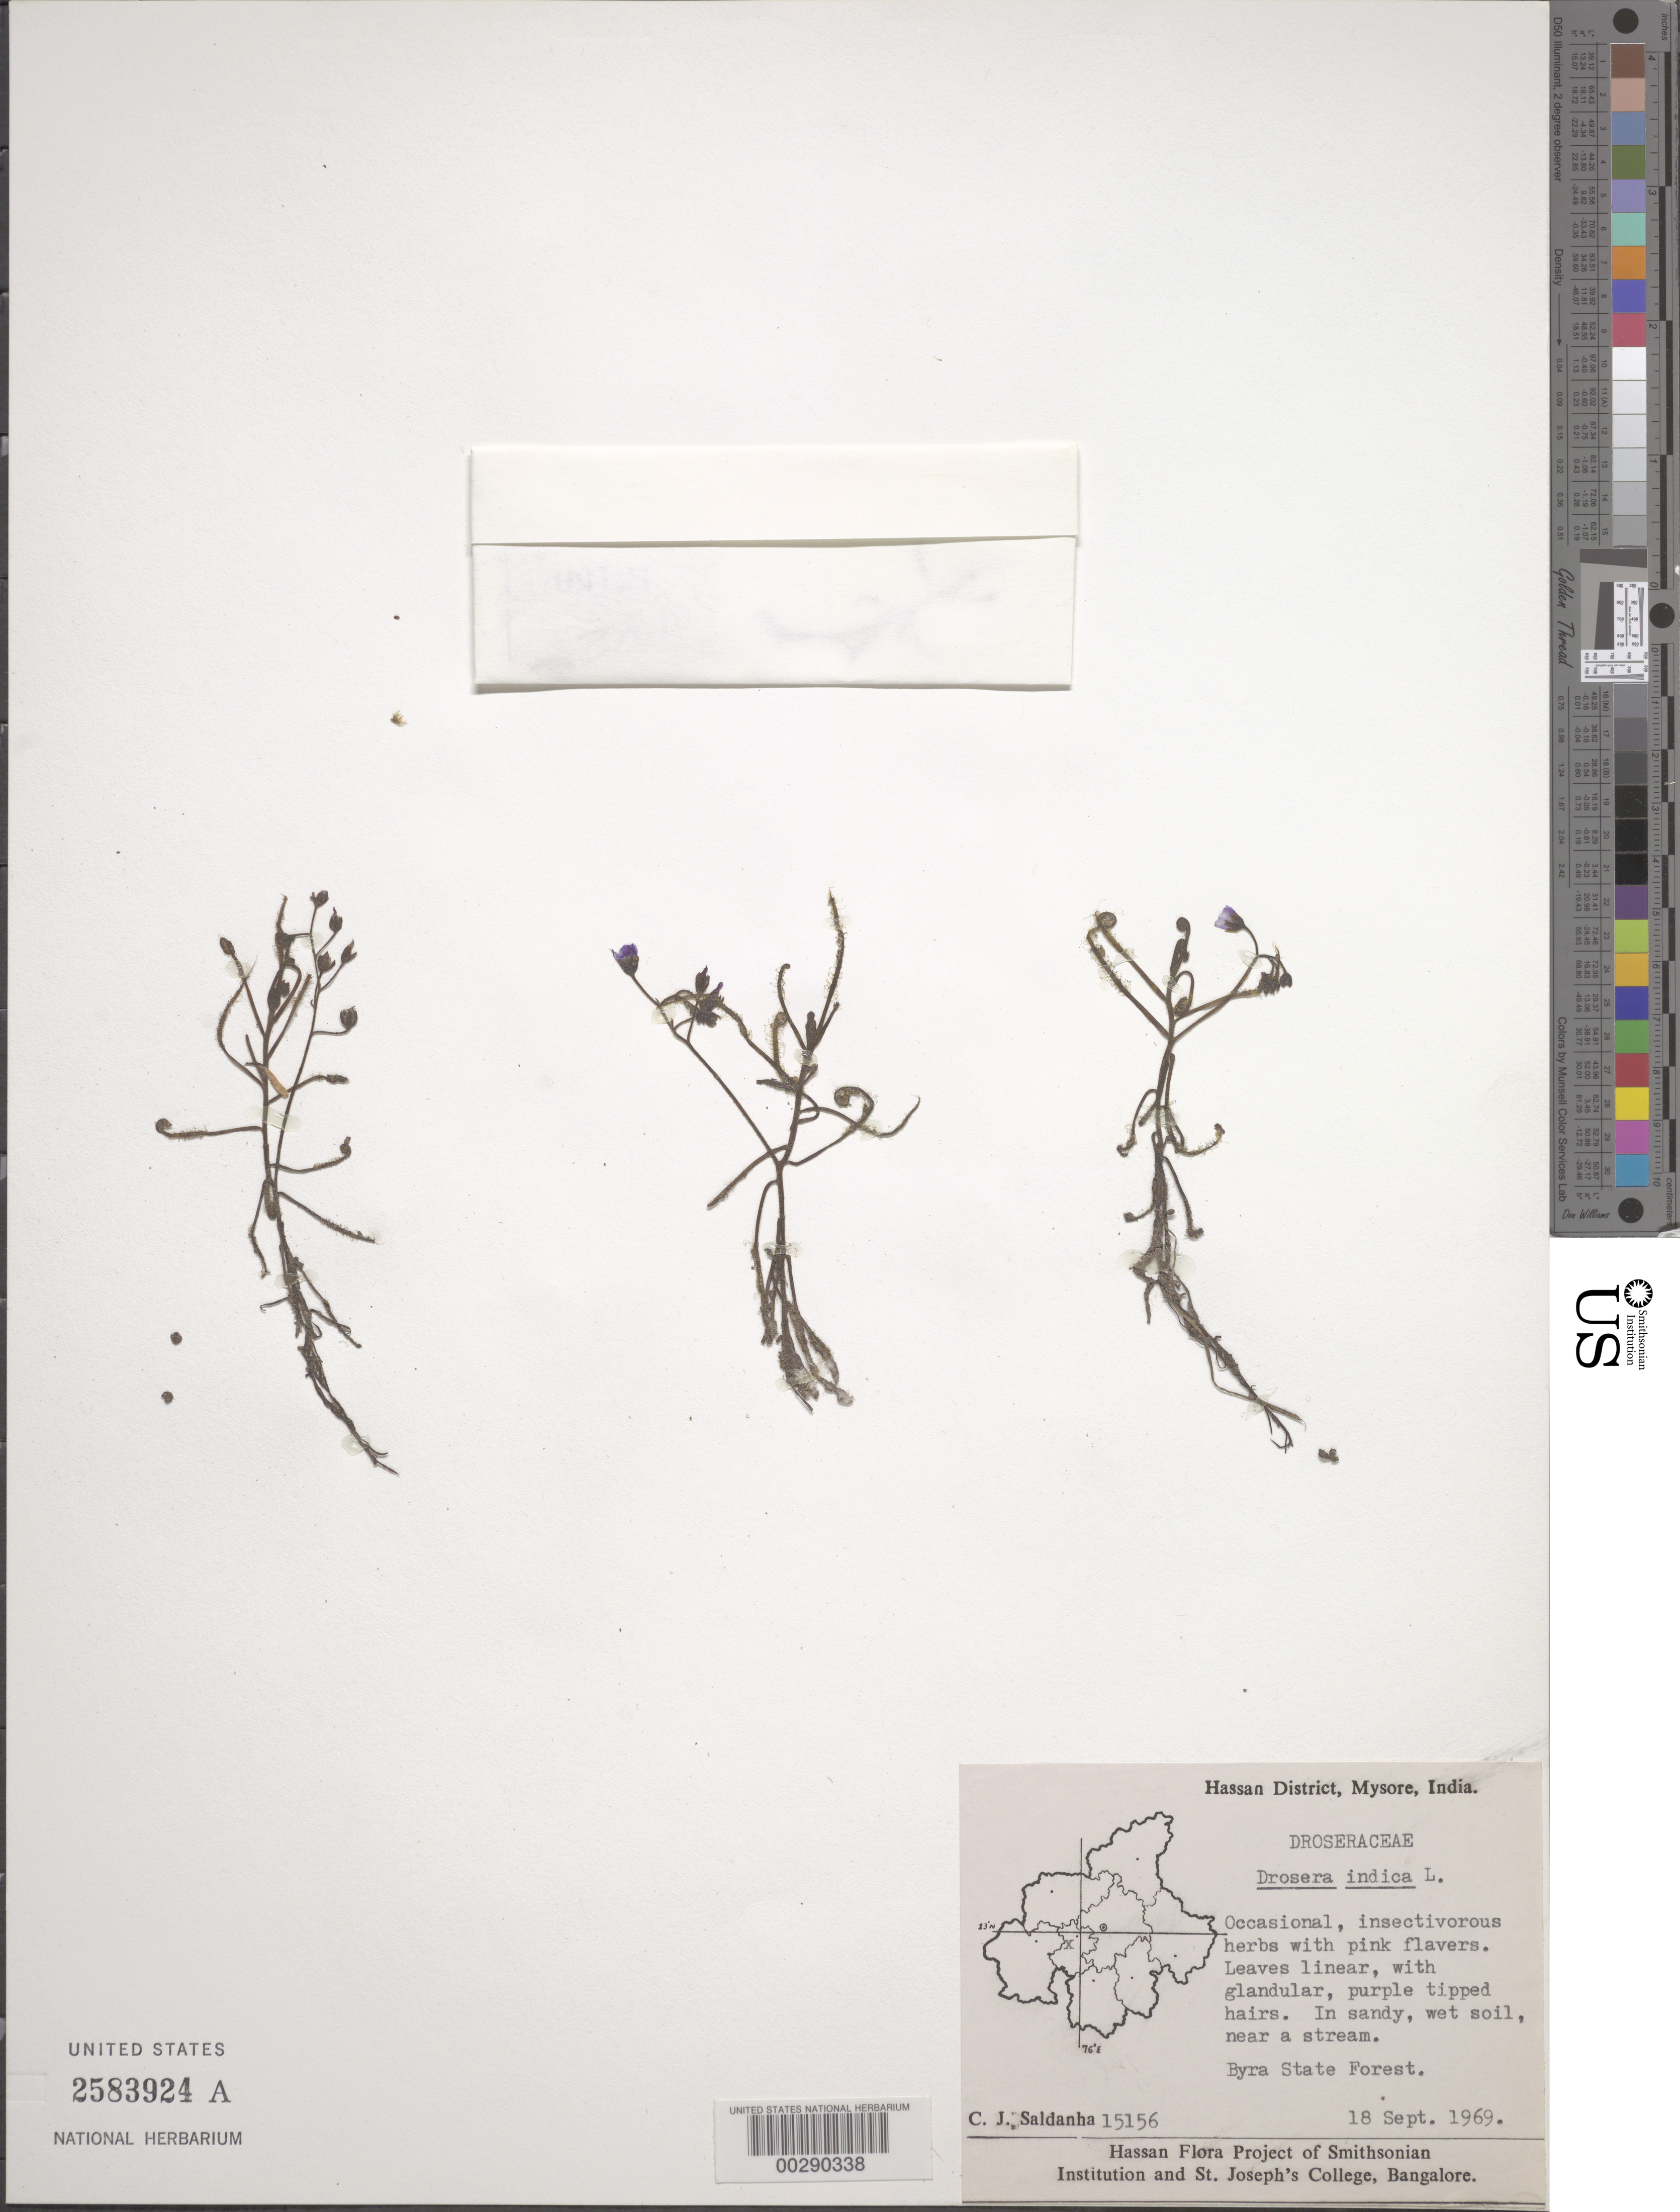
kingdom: Plantae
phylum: Tracheophyta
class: Magnoliopsida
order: Caryophyllales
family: Droseraceae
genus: Drosera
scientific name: Drosera indica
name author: L.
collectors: C. J. Saldanha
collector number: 15156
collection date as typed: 18 Sep 1969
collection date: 1969-09-18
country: India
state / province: Karnataka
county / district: Hassan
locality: Byra state forest, mysore state [mysore state = karnataka.]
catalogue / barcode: US 2583924A